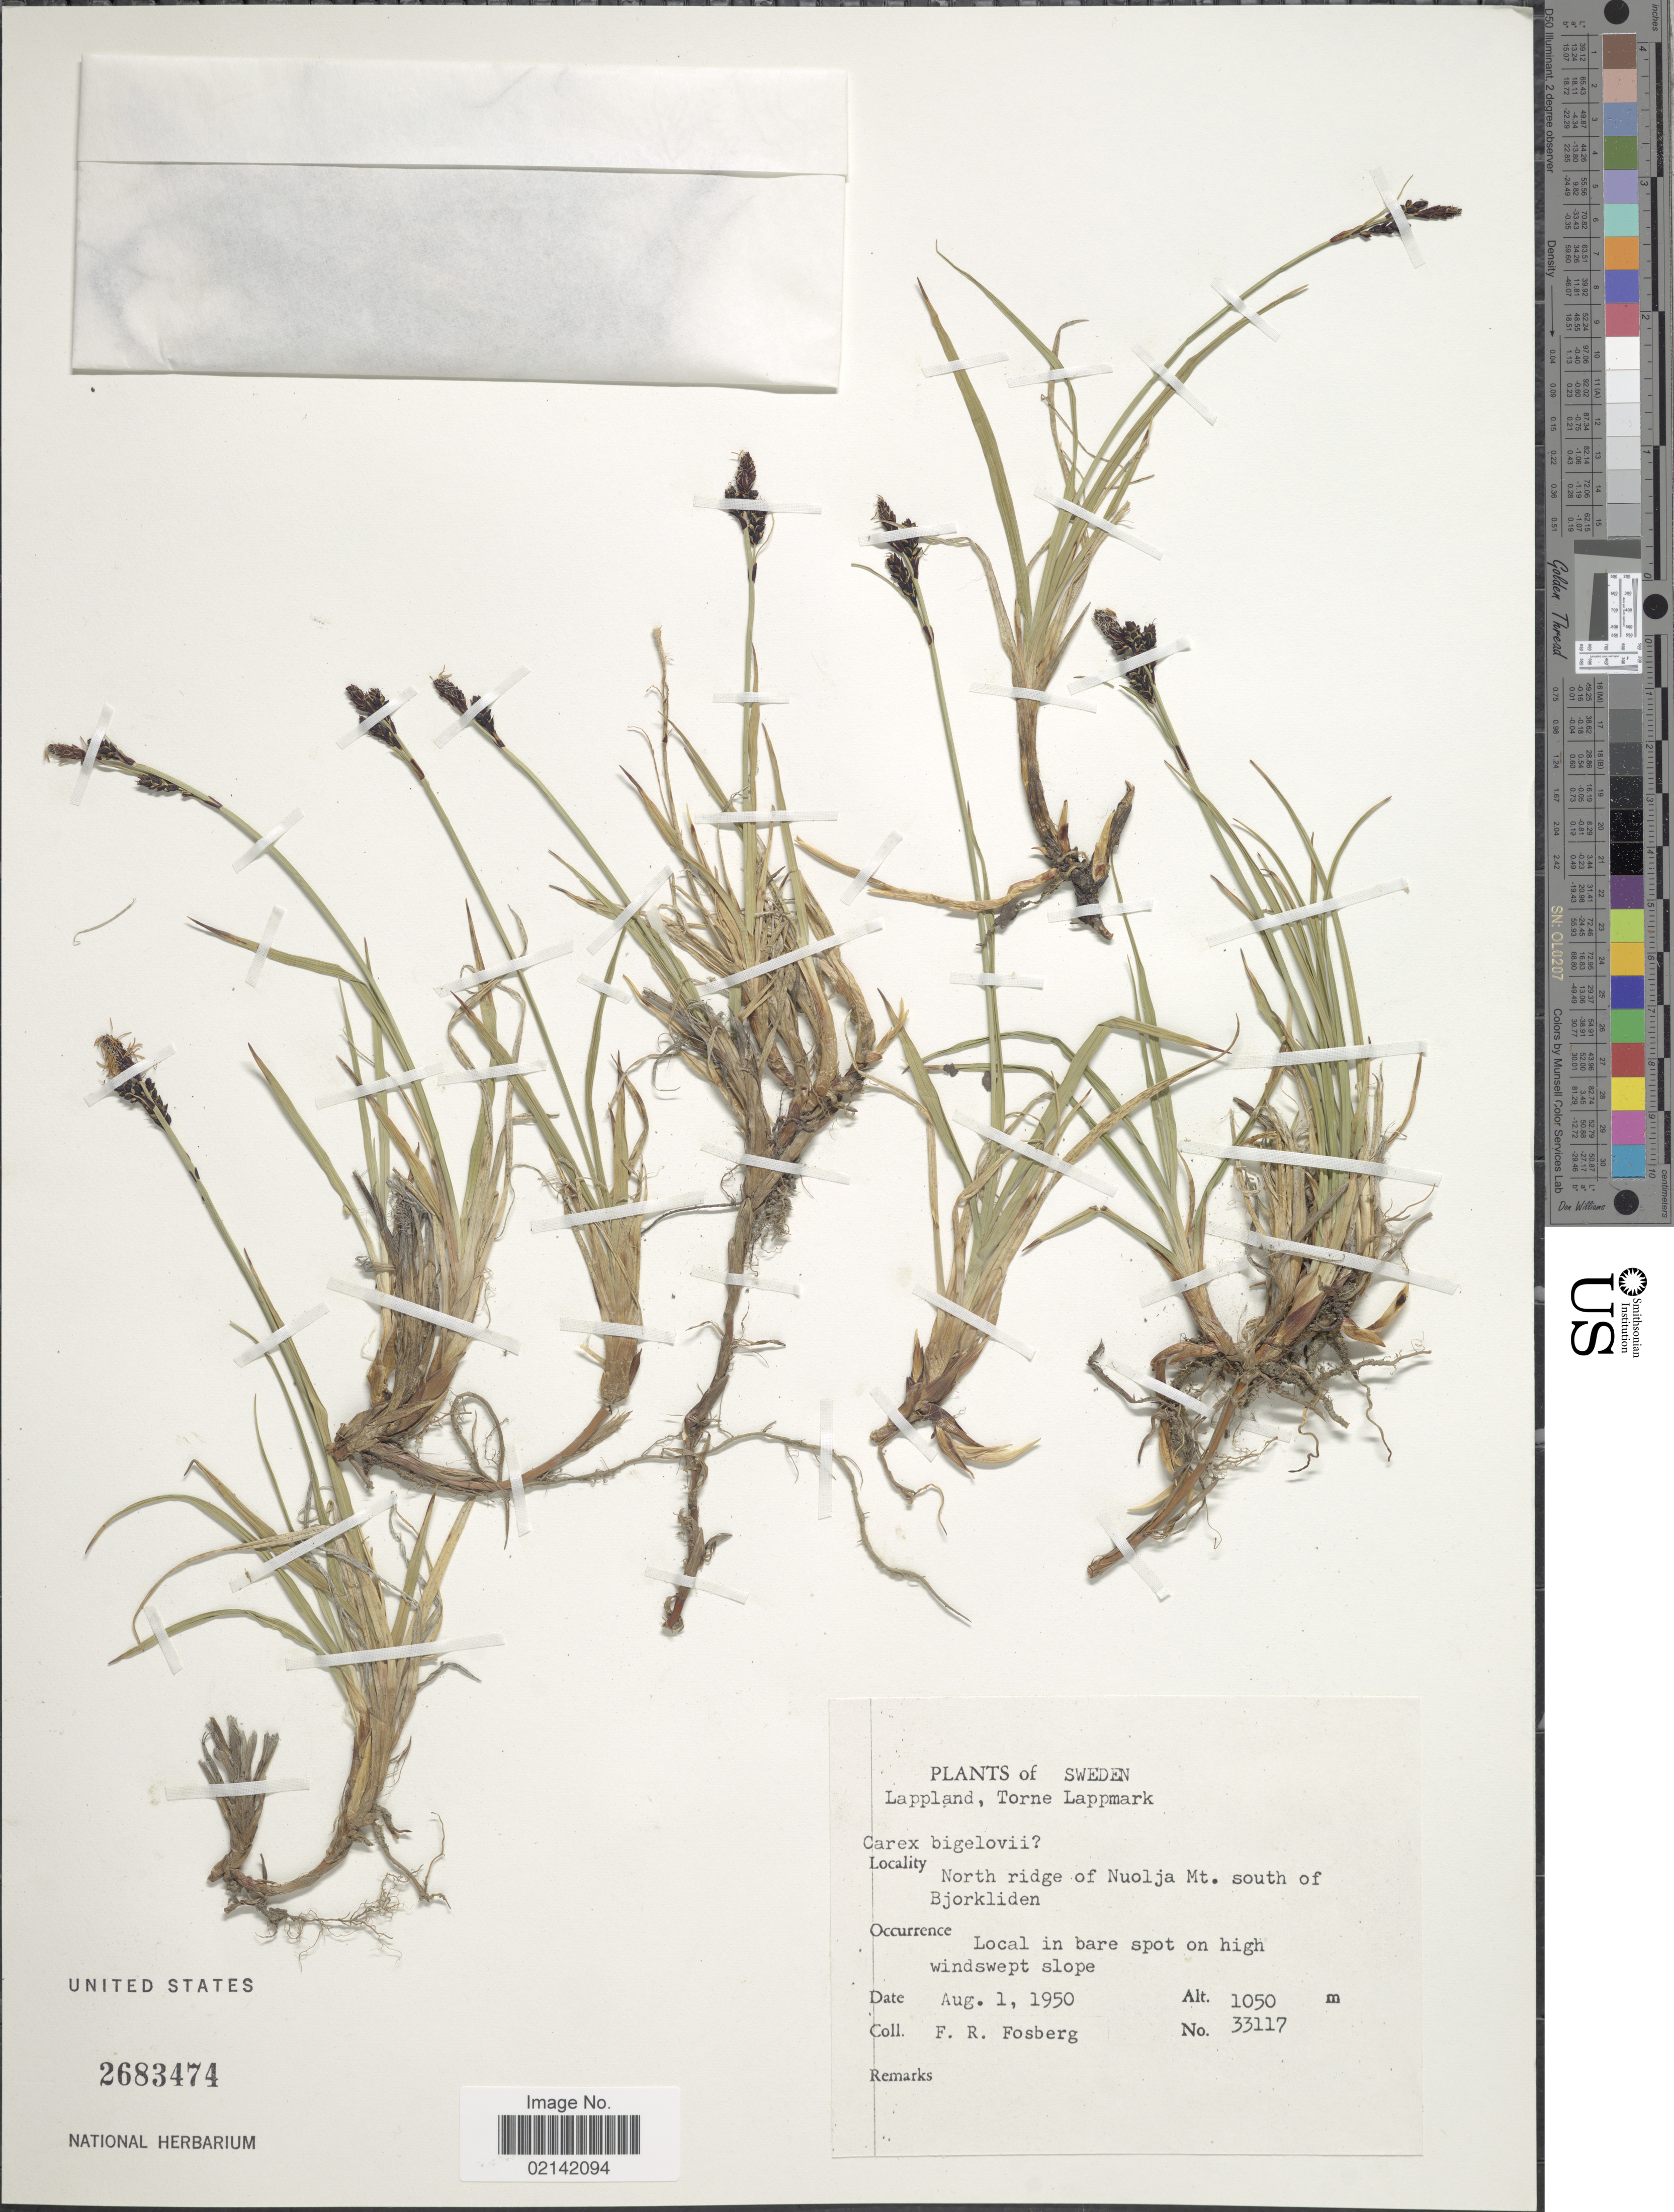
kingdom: Plantae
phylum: Tracheophyta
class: Liliopsida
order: Poales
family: Cyperaceae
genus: Carex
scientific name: Carex dacica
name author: Heuff.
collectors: F. R. Fosberg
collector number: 33117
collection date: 1950-08-01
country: Finland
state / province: Lappi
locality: Lappland, Torne Lappmark, North ridge of Noulja Mt. south of Bjorkliden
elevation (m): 1050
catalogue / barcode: US 2683474